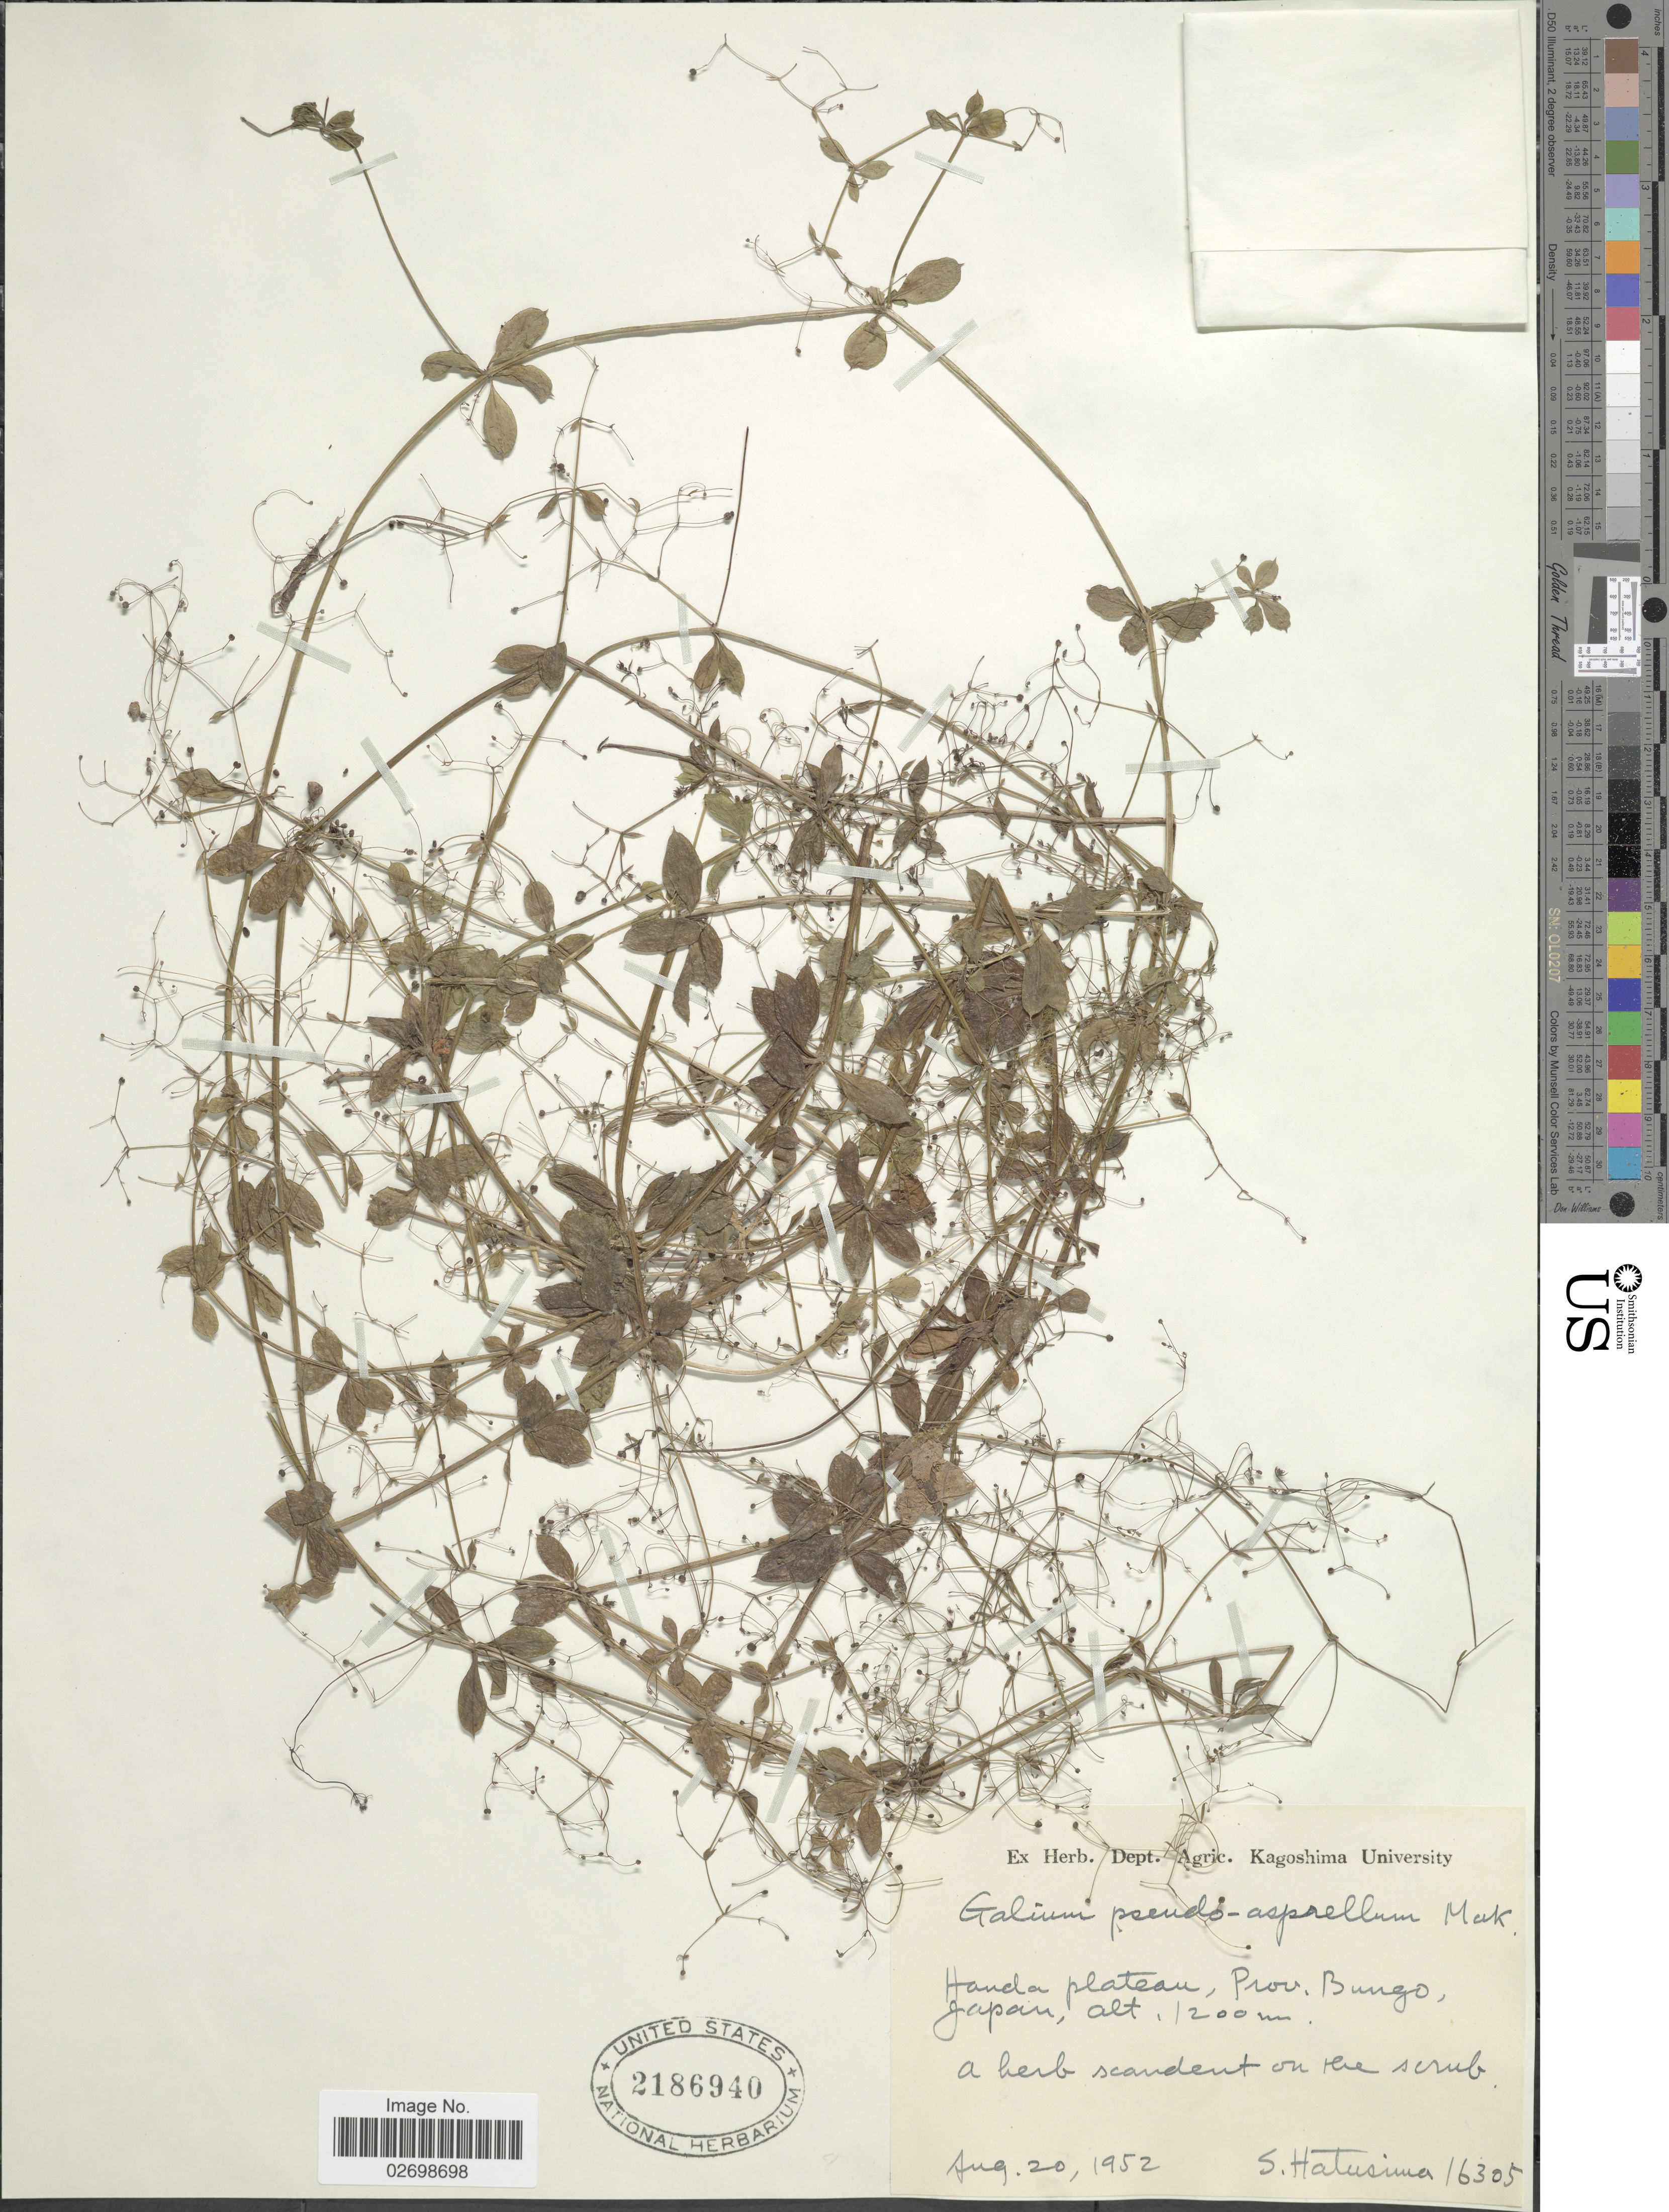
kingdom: Plantae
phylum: Tracheophyta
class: Magnoliopsida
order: Gentianales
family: Rubiaceae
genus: Galium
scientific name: Galium pseudoasprellum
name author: Makino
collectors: S. Hatusima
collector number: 16305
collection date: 1952-08-20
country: Japan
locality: Handa plateau, Prov. Bungo, Japan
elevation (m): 1200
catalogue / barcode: US 2186940